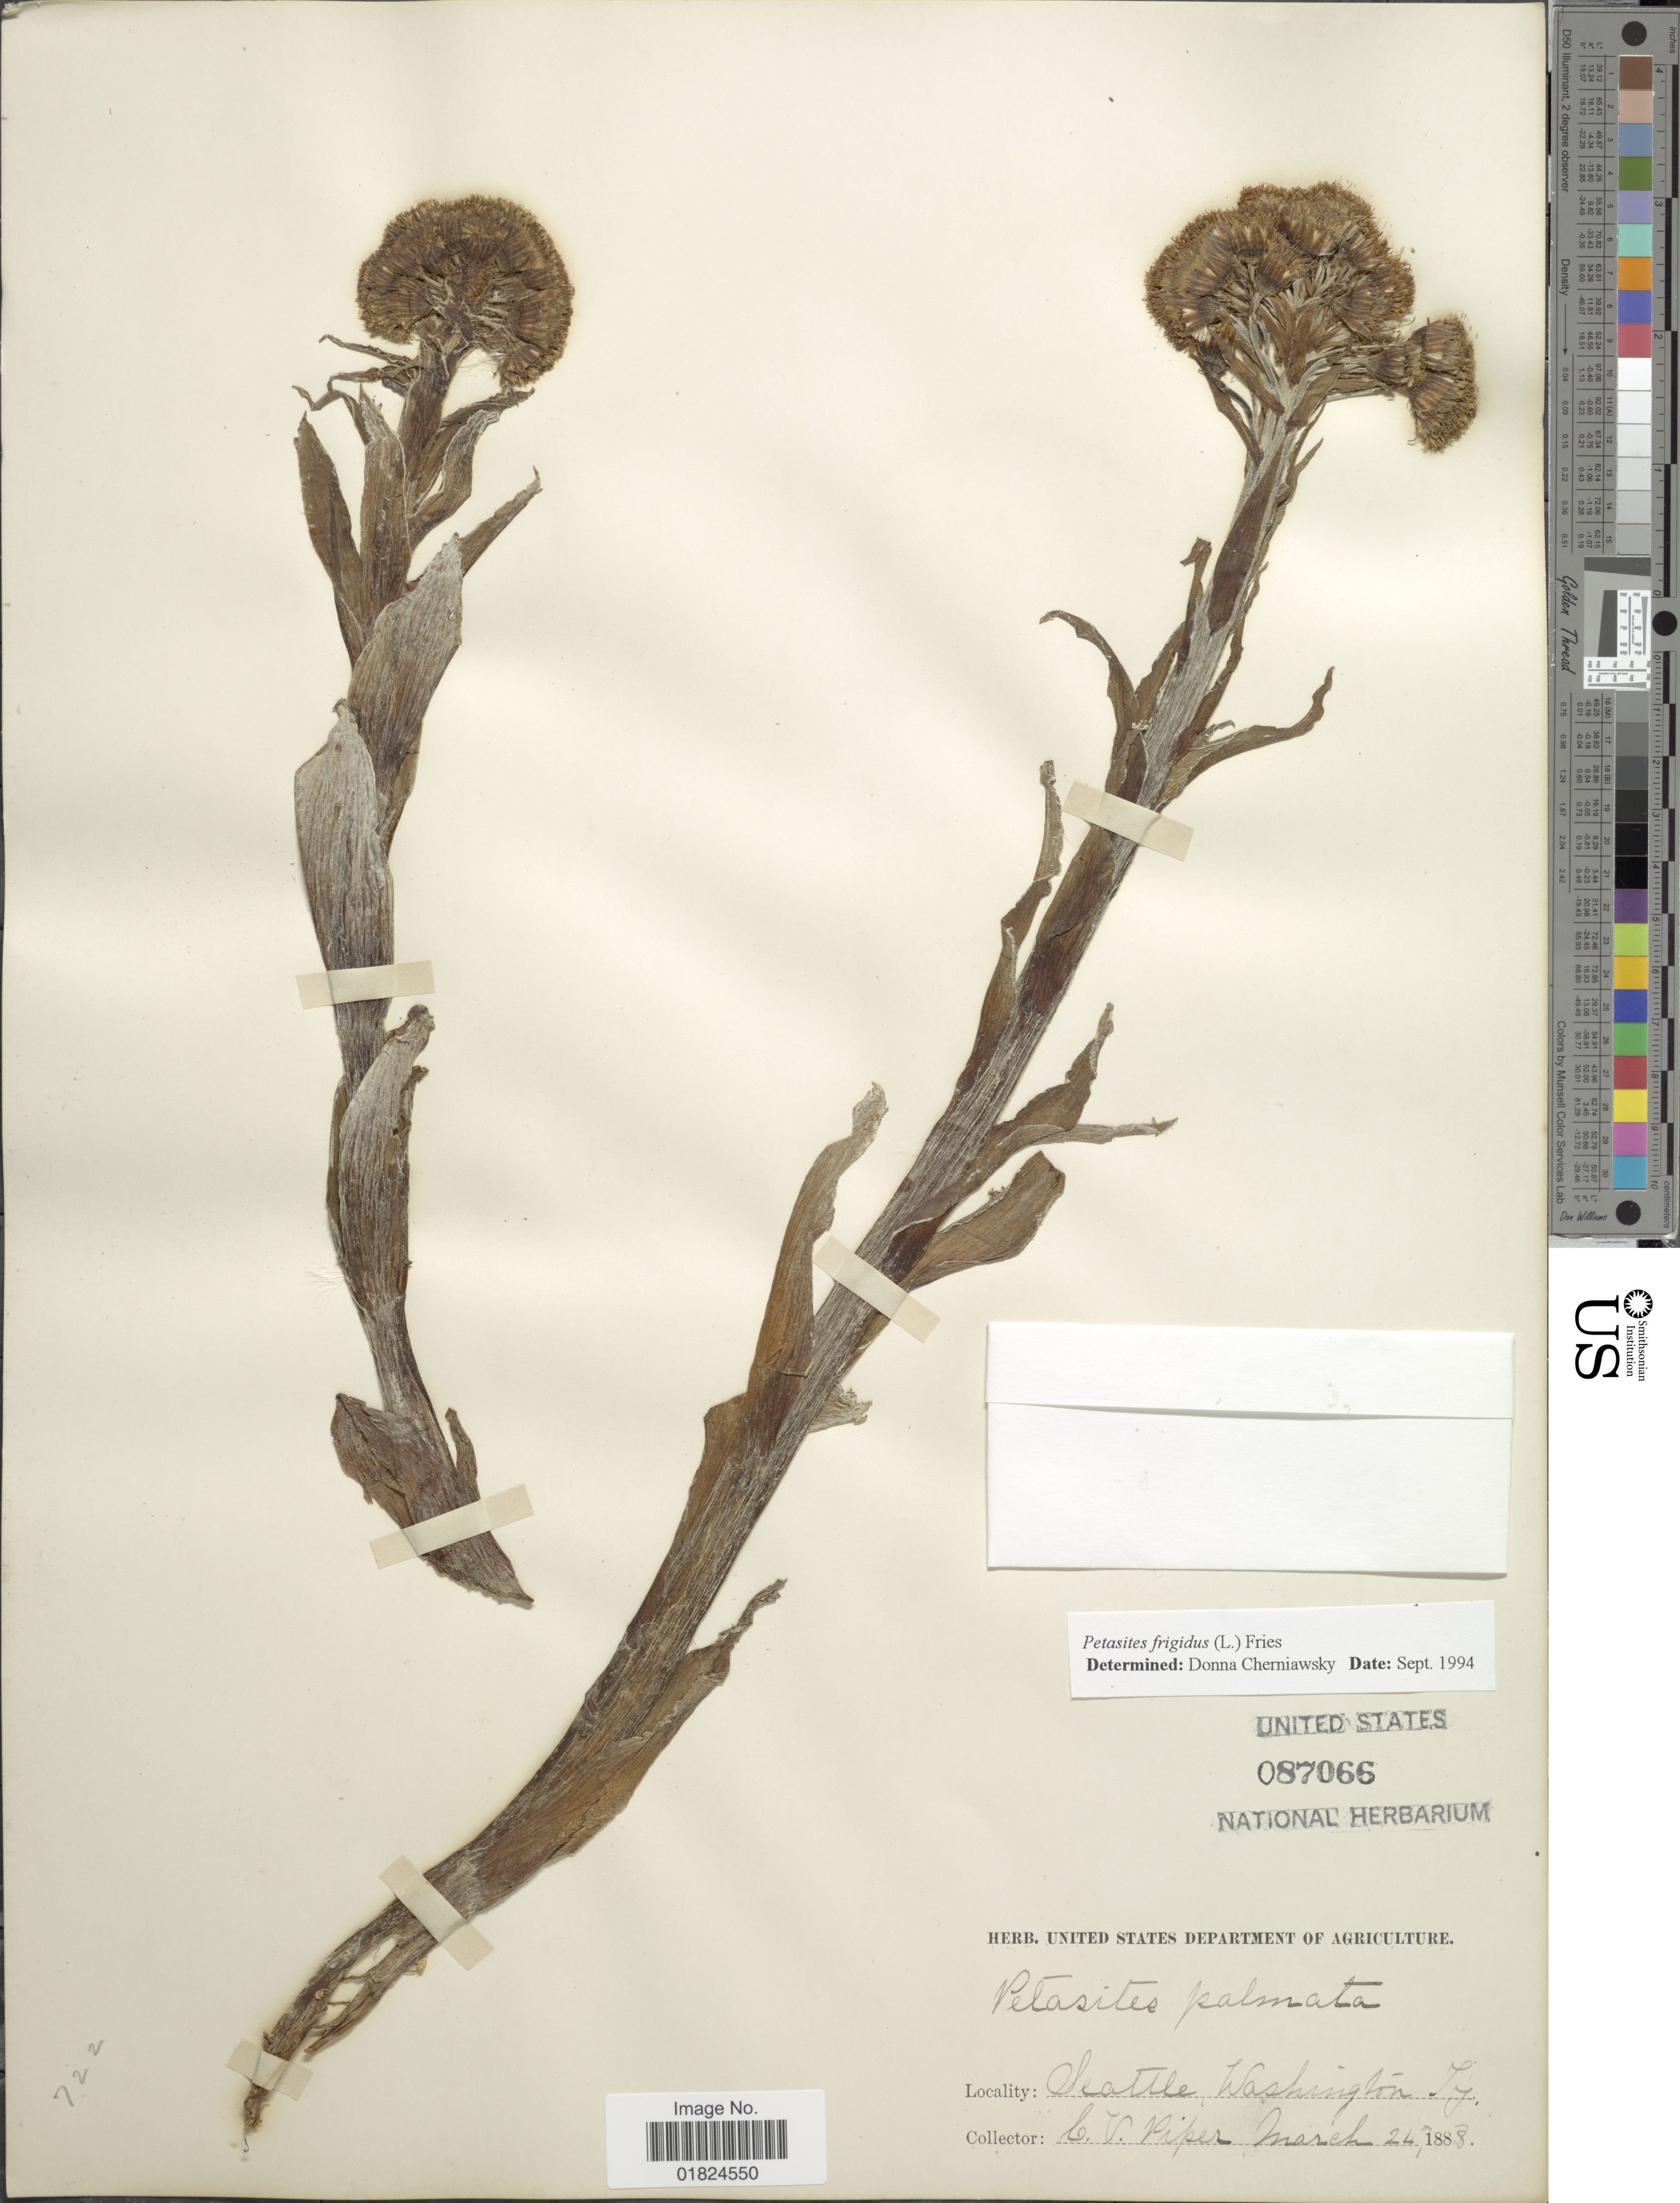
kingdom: Plantae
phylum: Tracheophyta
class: Magnoliopsida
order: Asterales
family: Asteraceae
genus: Petasites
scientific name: Petasites frigidus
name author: (L.) Fr.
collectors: C. V. Piper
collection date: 1888-03-24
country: United States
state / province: Washington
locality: Scattle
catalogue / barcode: US 87066